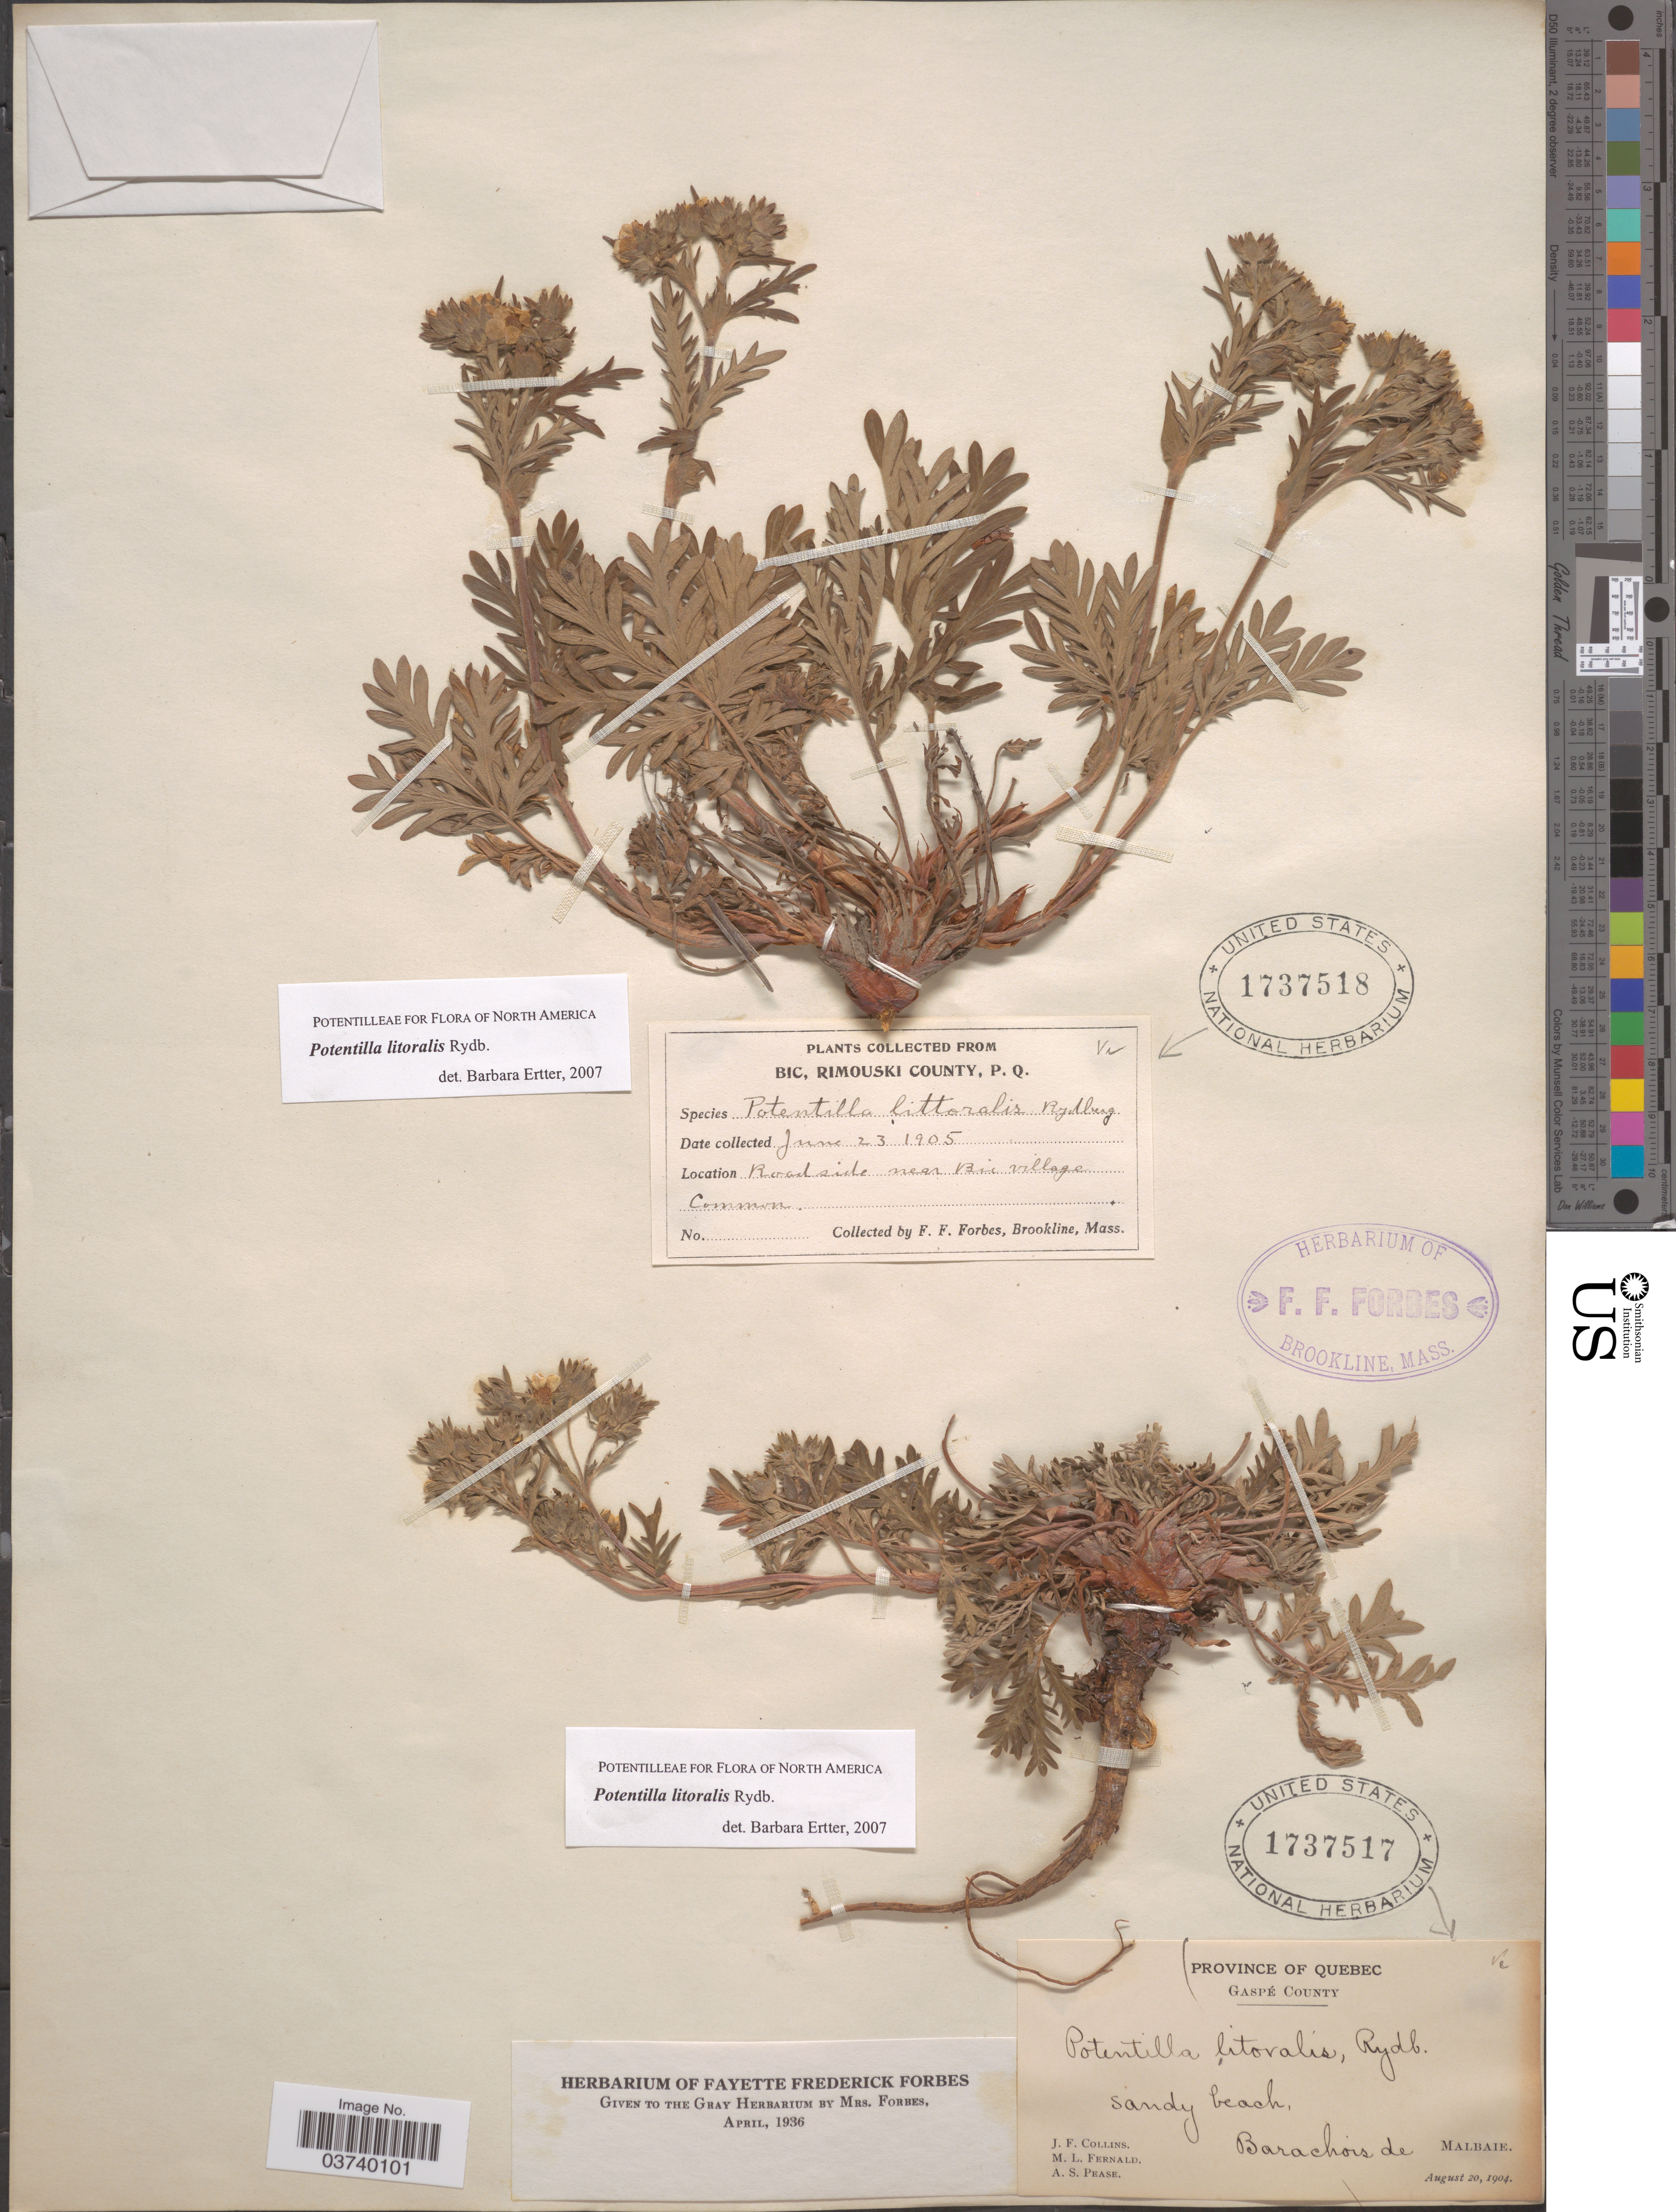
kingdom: Plantae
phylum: Tracheophyta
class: Magnoliopsida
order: Rosales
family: Rosaceae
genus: Potentilla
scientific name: Potentilla litoralis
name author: Rydb.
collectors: F. Forbes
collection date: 1905-06-23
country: Canada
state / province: Quebec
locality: Bic, Rimouski County, P.Q. Roadside near Bic village.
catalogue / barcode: US 1737518